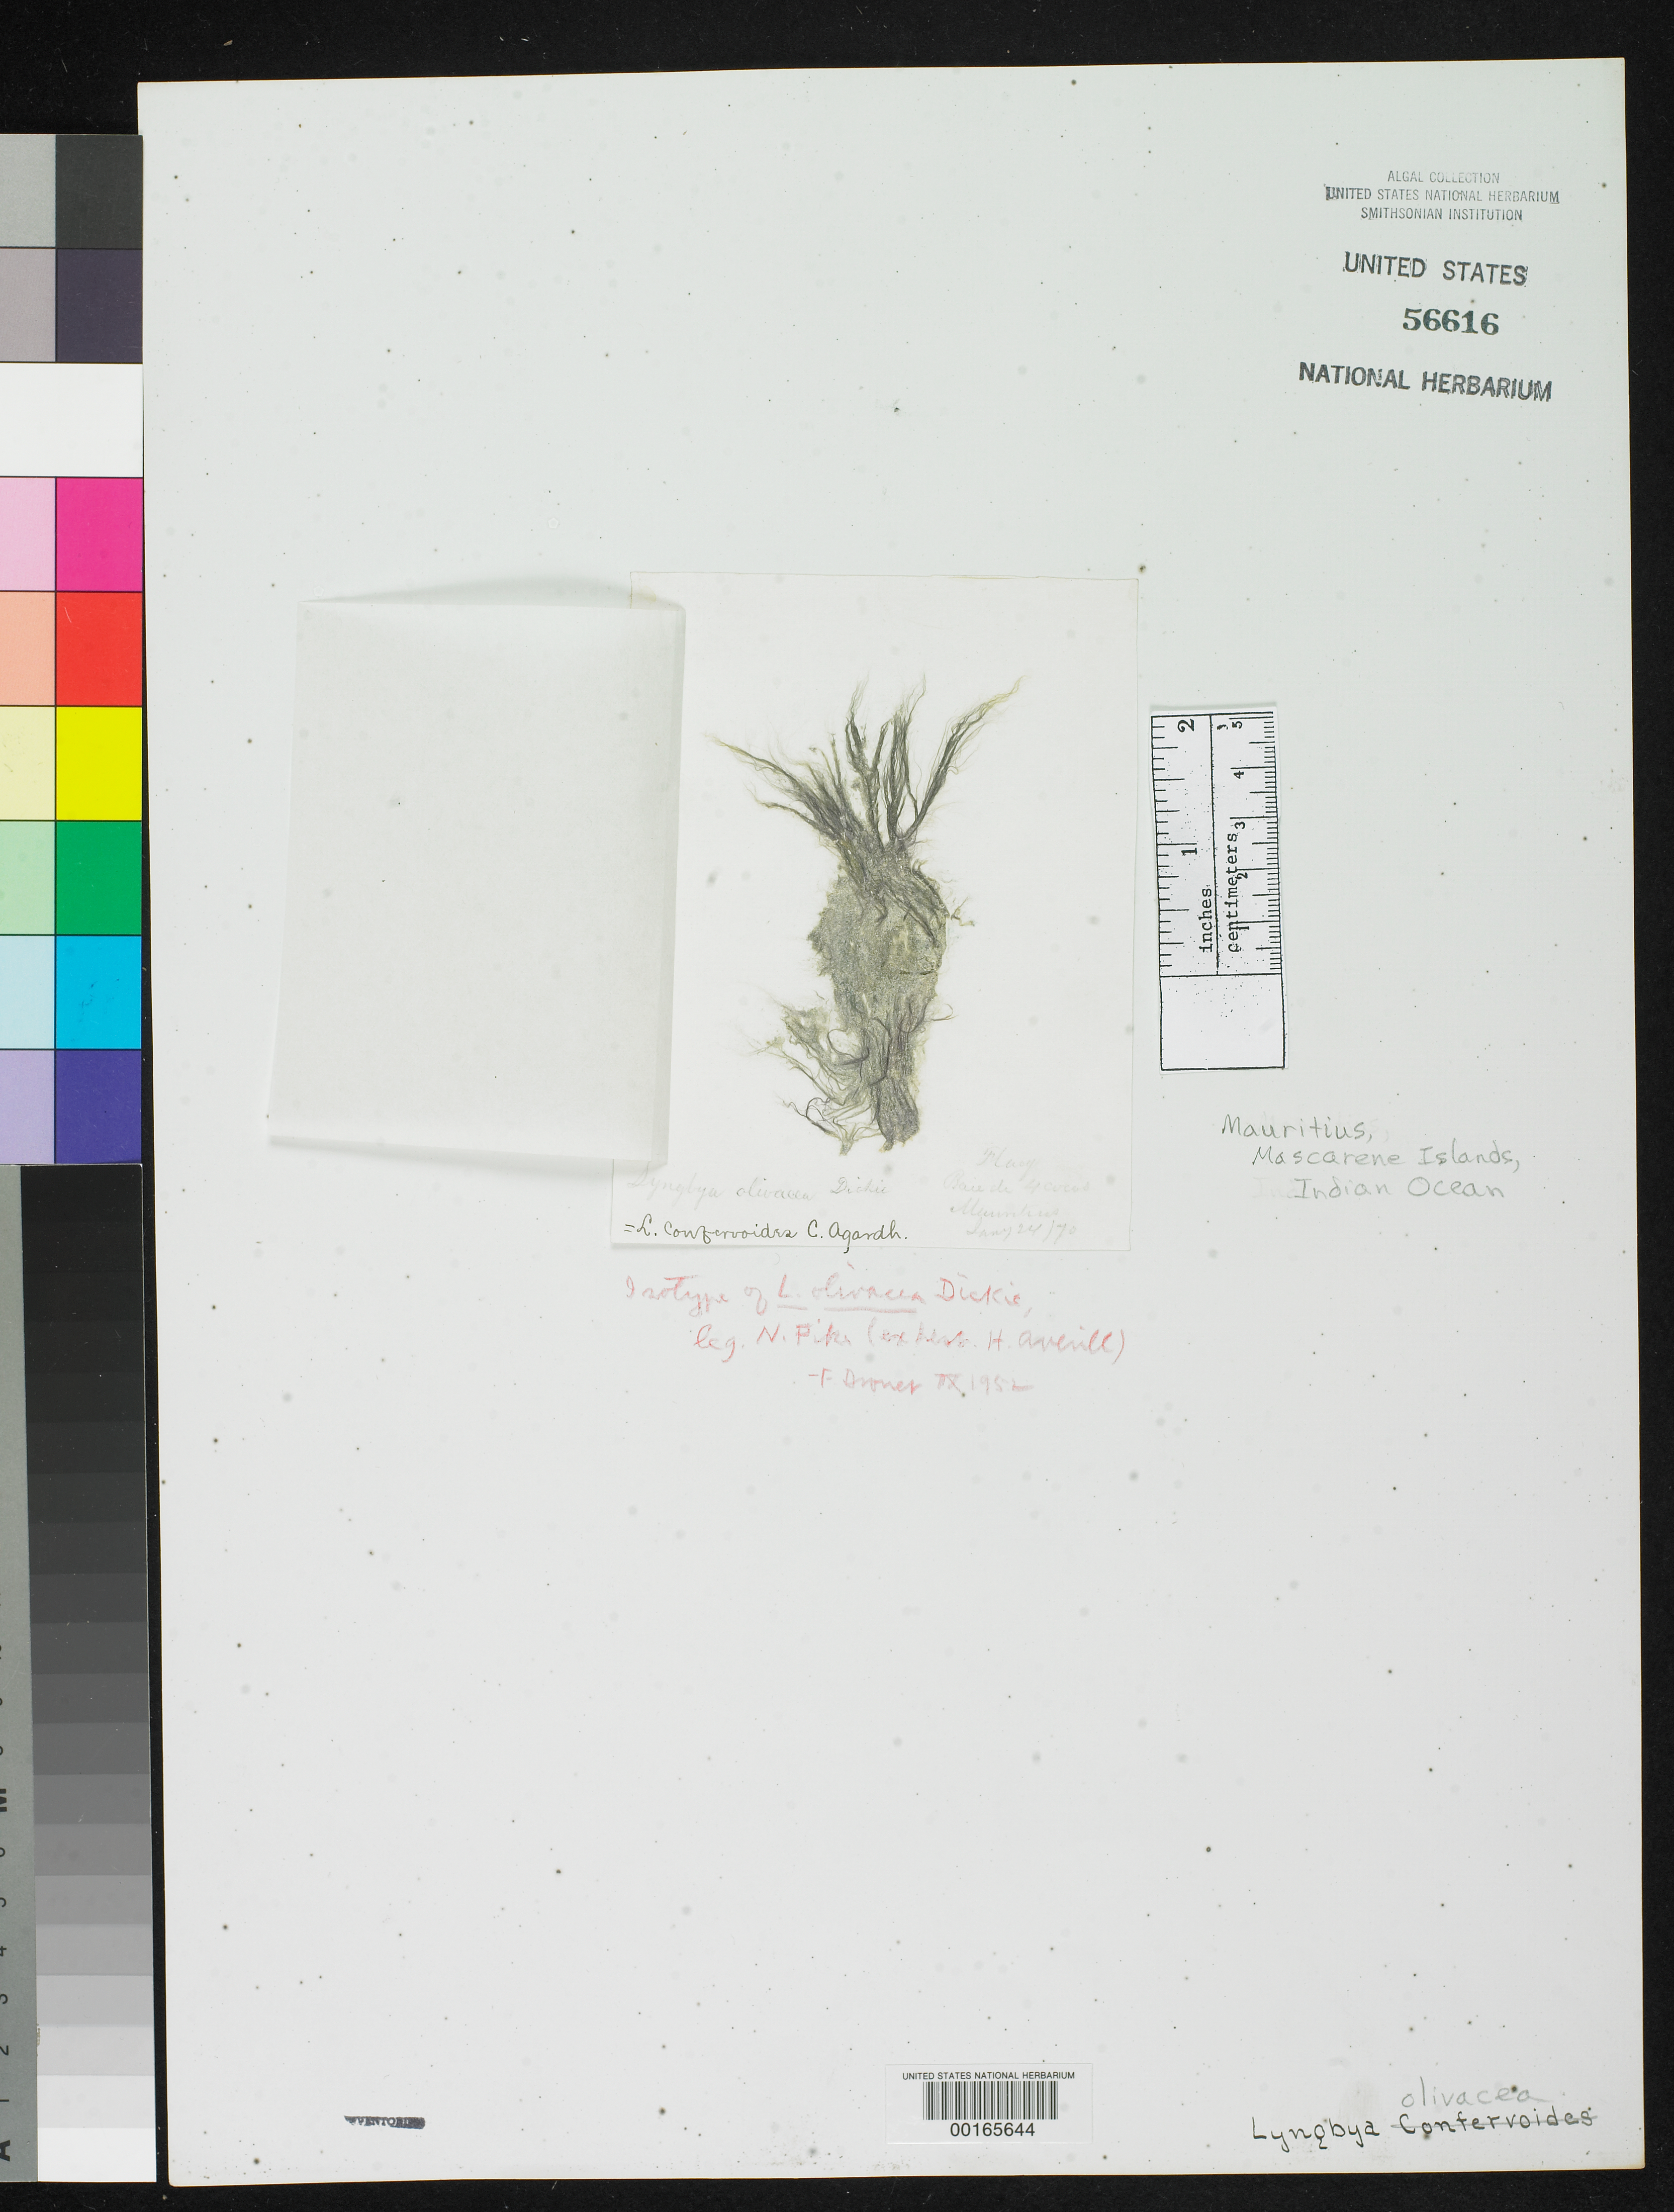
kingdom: Bacteria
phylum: Cyanobacteria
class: Cyanobacteriia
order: Cyanobacteriales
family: Microcoleaceae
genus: Lyngbya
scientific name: Lyngbya olivacea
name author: Dickie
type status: Isotype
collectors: N. Pike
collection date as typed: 24 Jan 1870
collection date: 1870-01-24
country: Mauritius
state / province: Flacq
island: Mauritius Island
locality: Bay of Four Cocos (Baie de 4 Cocos), Flacq.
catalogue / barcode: US 56616